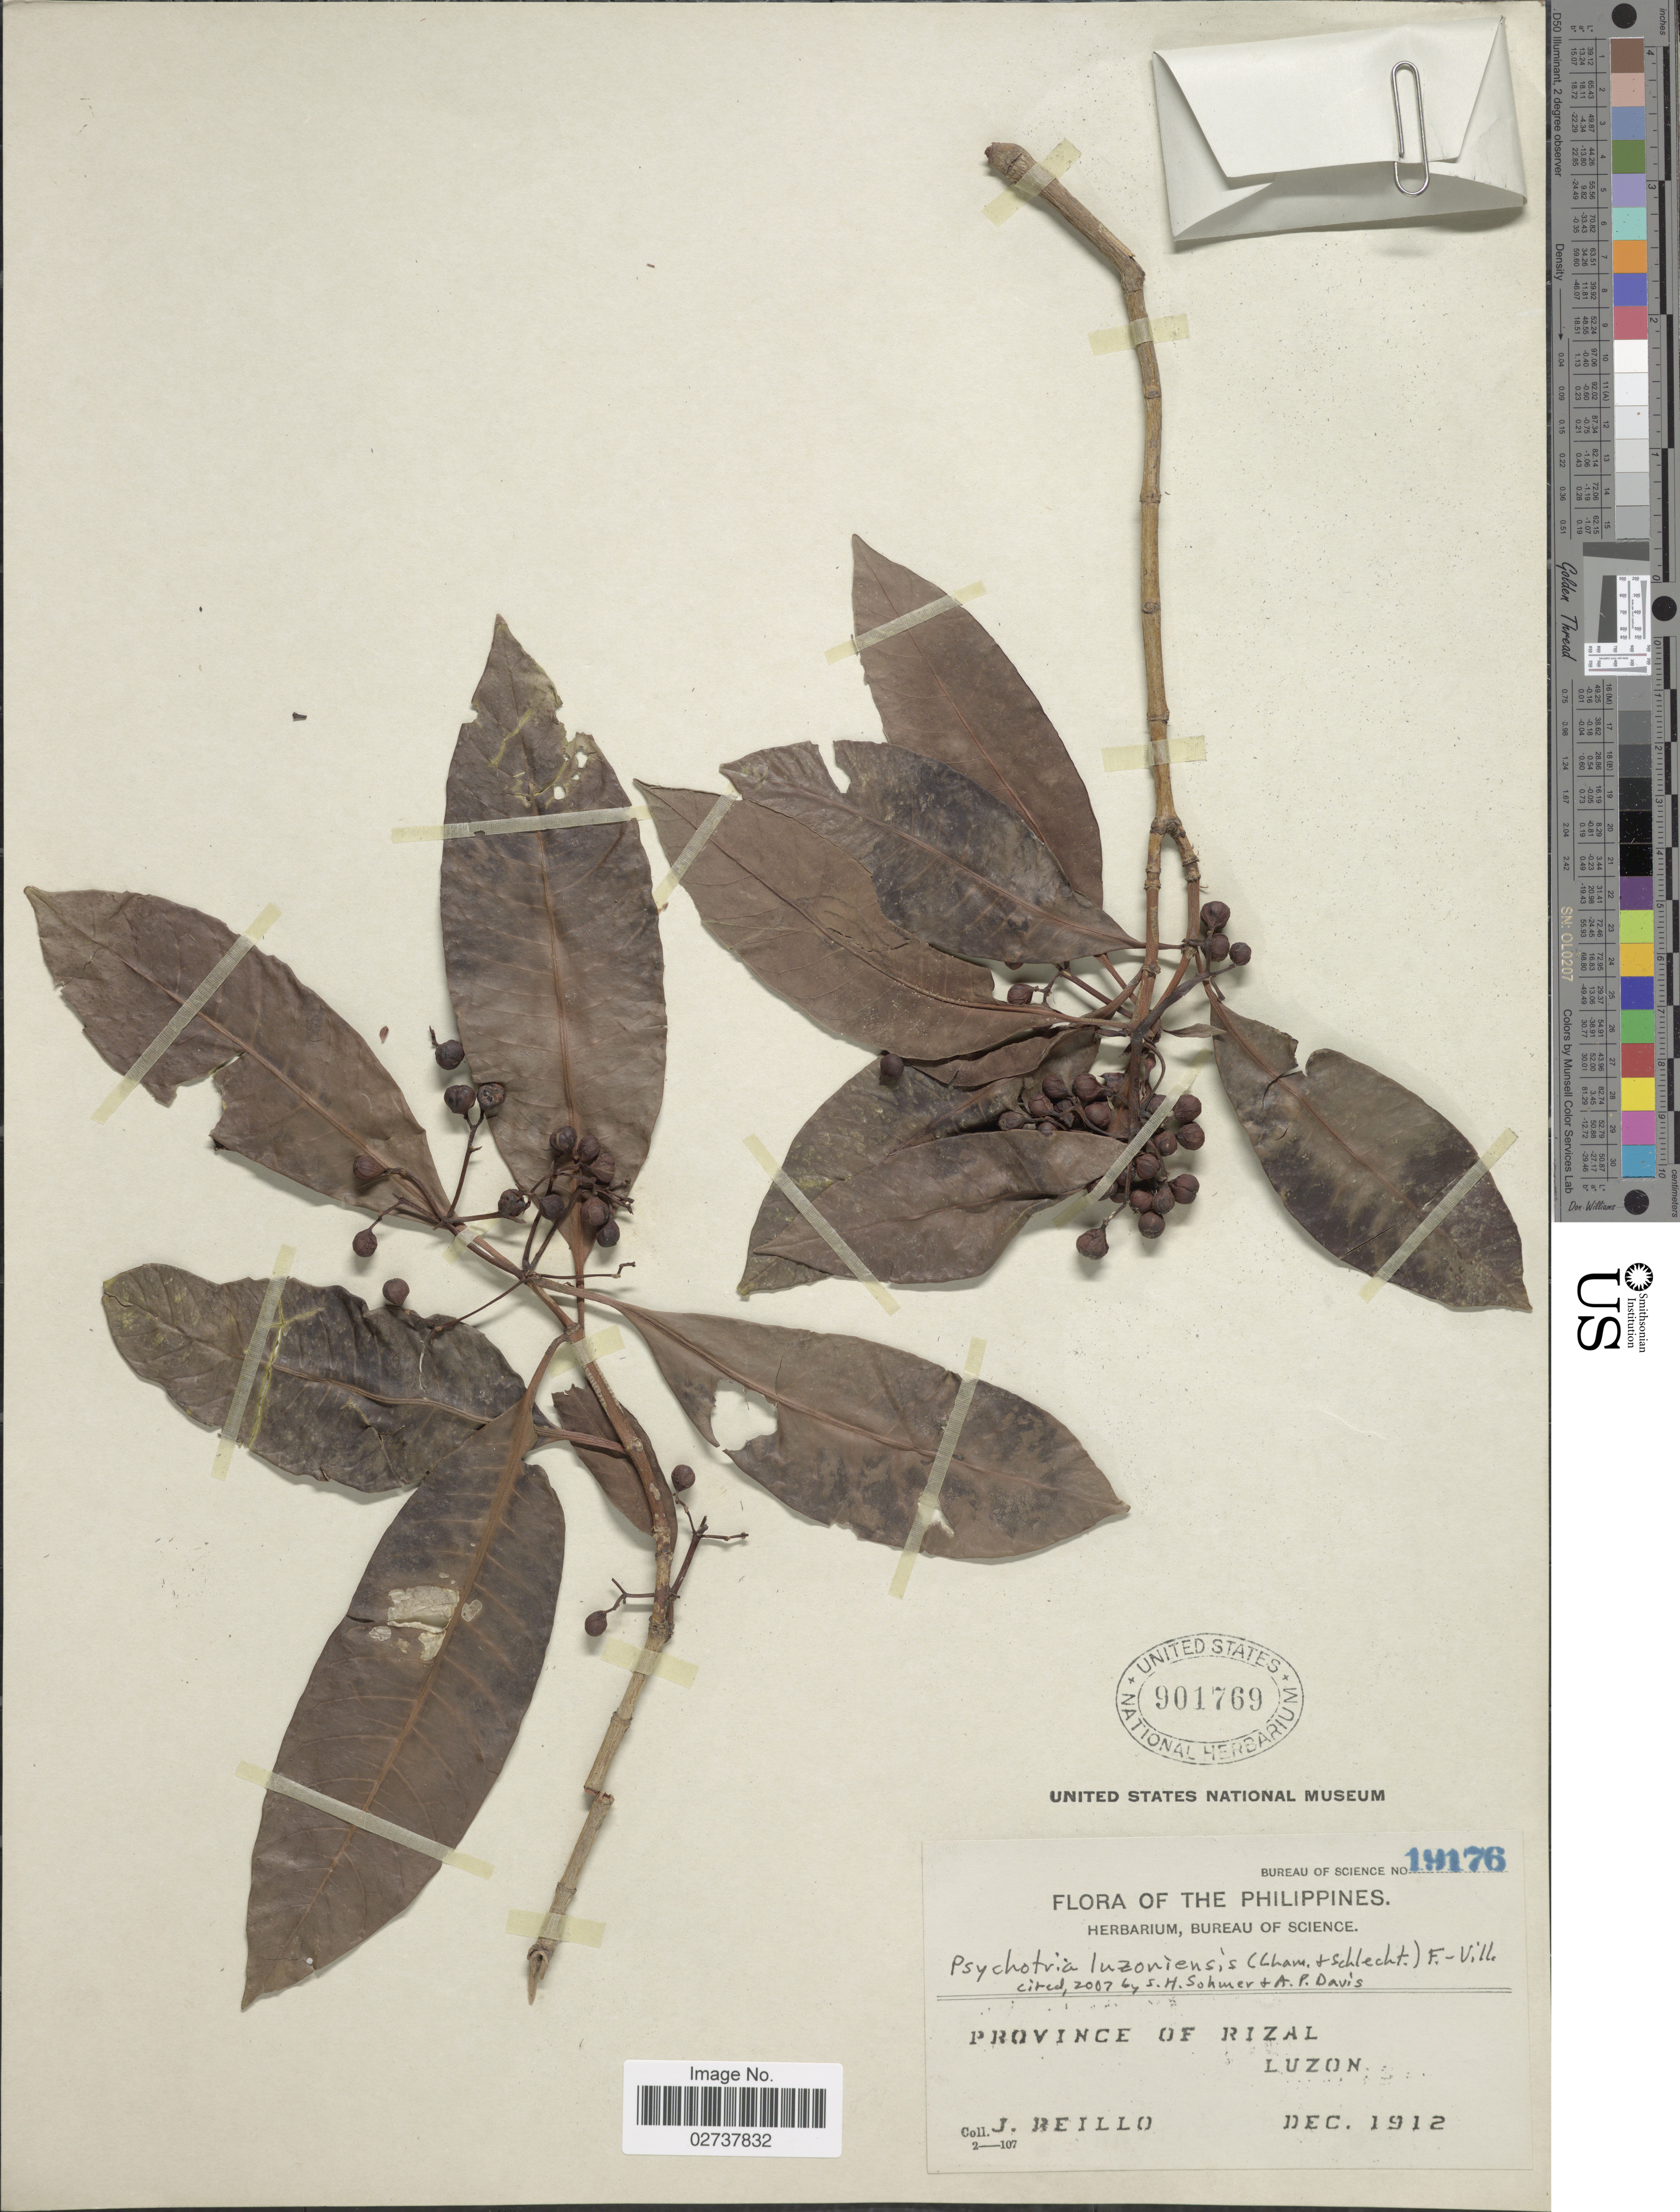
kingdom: Plantae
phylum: Tracheophyta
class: Magnoliopsida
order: Gentianales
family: Rubiaceae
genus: Psychotria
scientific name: Psychotria luzoniensis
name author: (Cham. & Schltdl.) Fern.-Vill.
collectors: J. Reillo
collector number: Bureau of Science 19176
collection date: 1912-12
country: Philippines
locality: Province of Rizal, Luzon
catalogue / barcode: US 901769